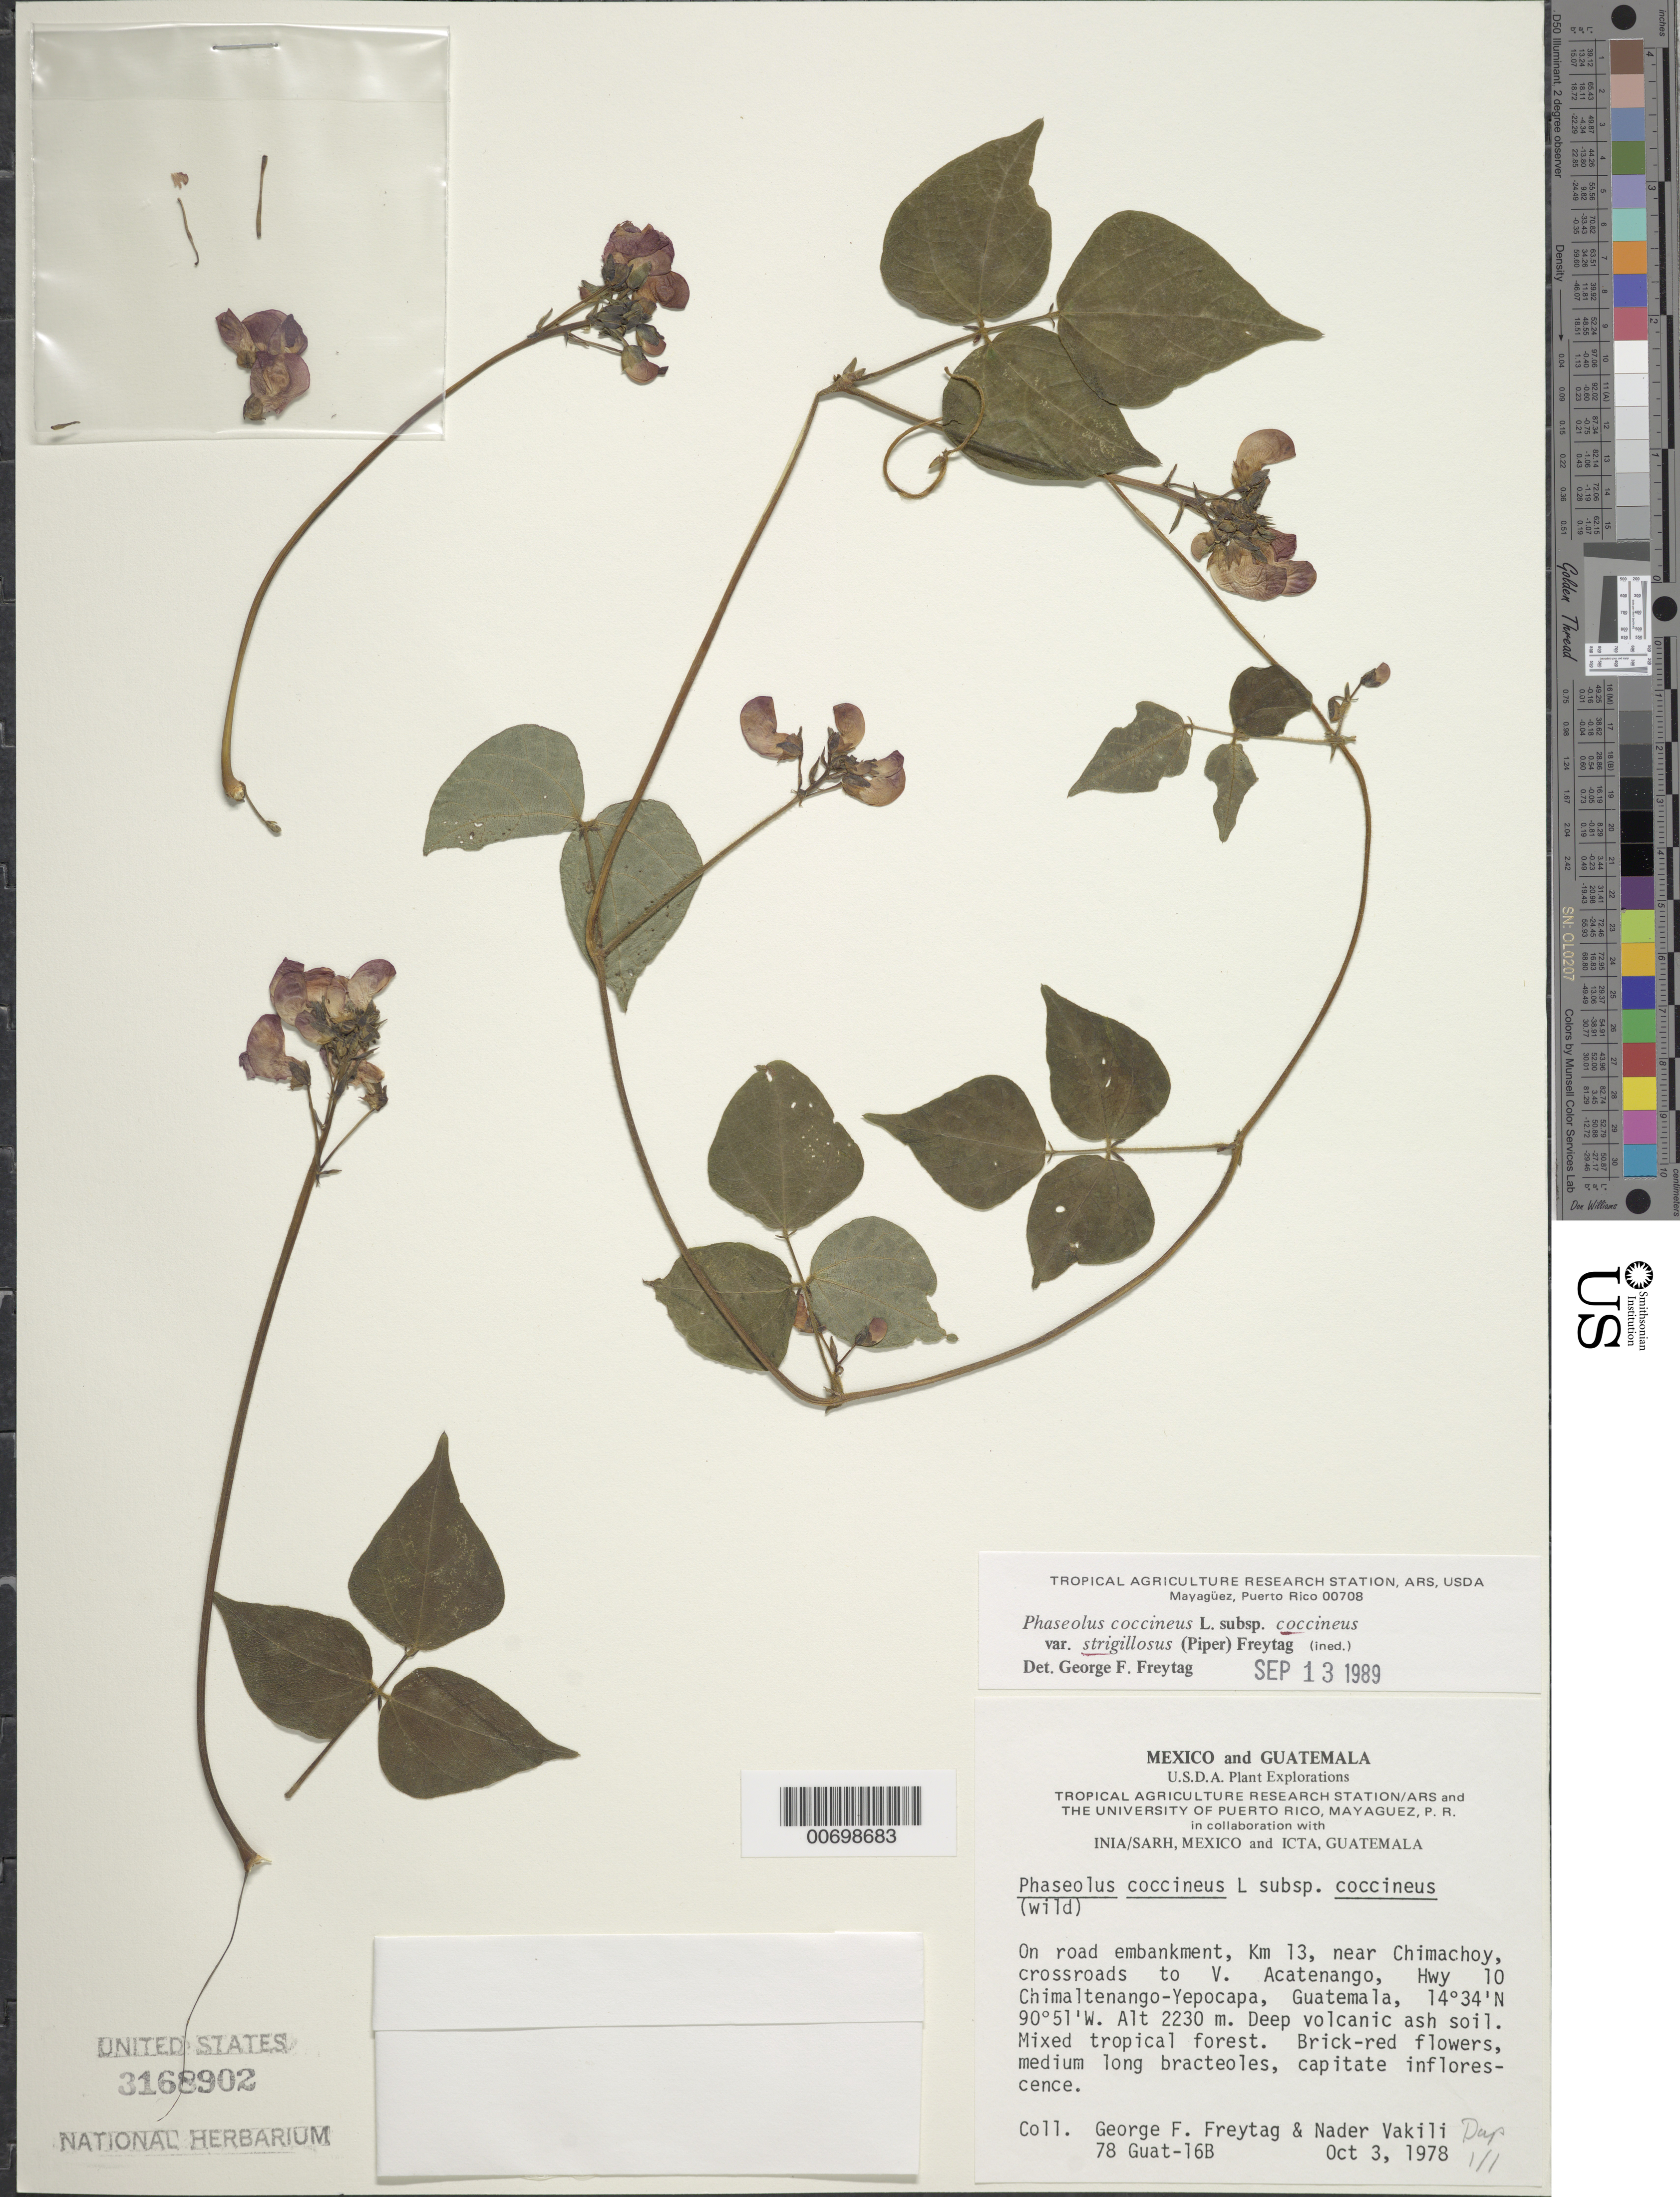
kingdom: Plantae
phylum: Tracheophyta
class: Magnoliopsida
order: Fabales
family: Fabaceae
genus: Phaseolus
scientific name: Phaseolus coccineus var. strigillosus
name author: (Piper) Freytag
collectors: G. F. Freytag & N. Vakili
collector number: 78 Guat-16B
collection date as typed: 10 Mar 1978 or 03 Oct 1978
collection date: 1978-03-10 or 1978-10-03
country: Guatemala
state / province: Chimaltenango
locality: on road embankment, km 13, near Chimachoy, crossroads to V. Acatenango, Hwy 10 Chimaltenango-Yepocapa,.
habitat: On road embankment. Deep volcanic ash soil, mixed tropical forest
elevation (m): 2230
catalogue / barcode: US 3168902